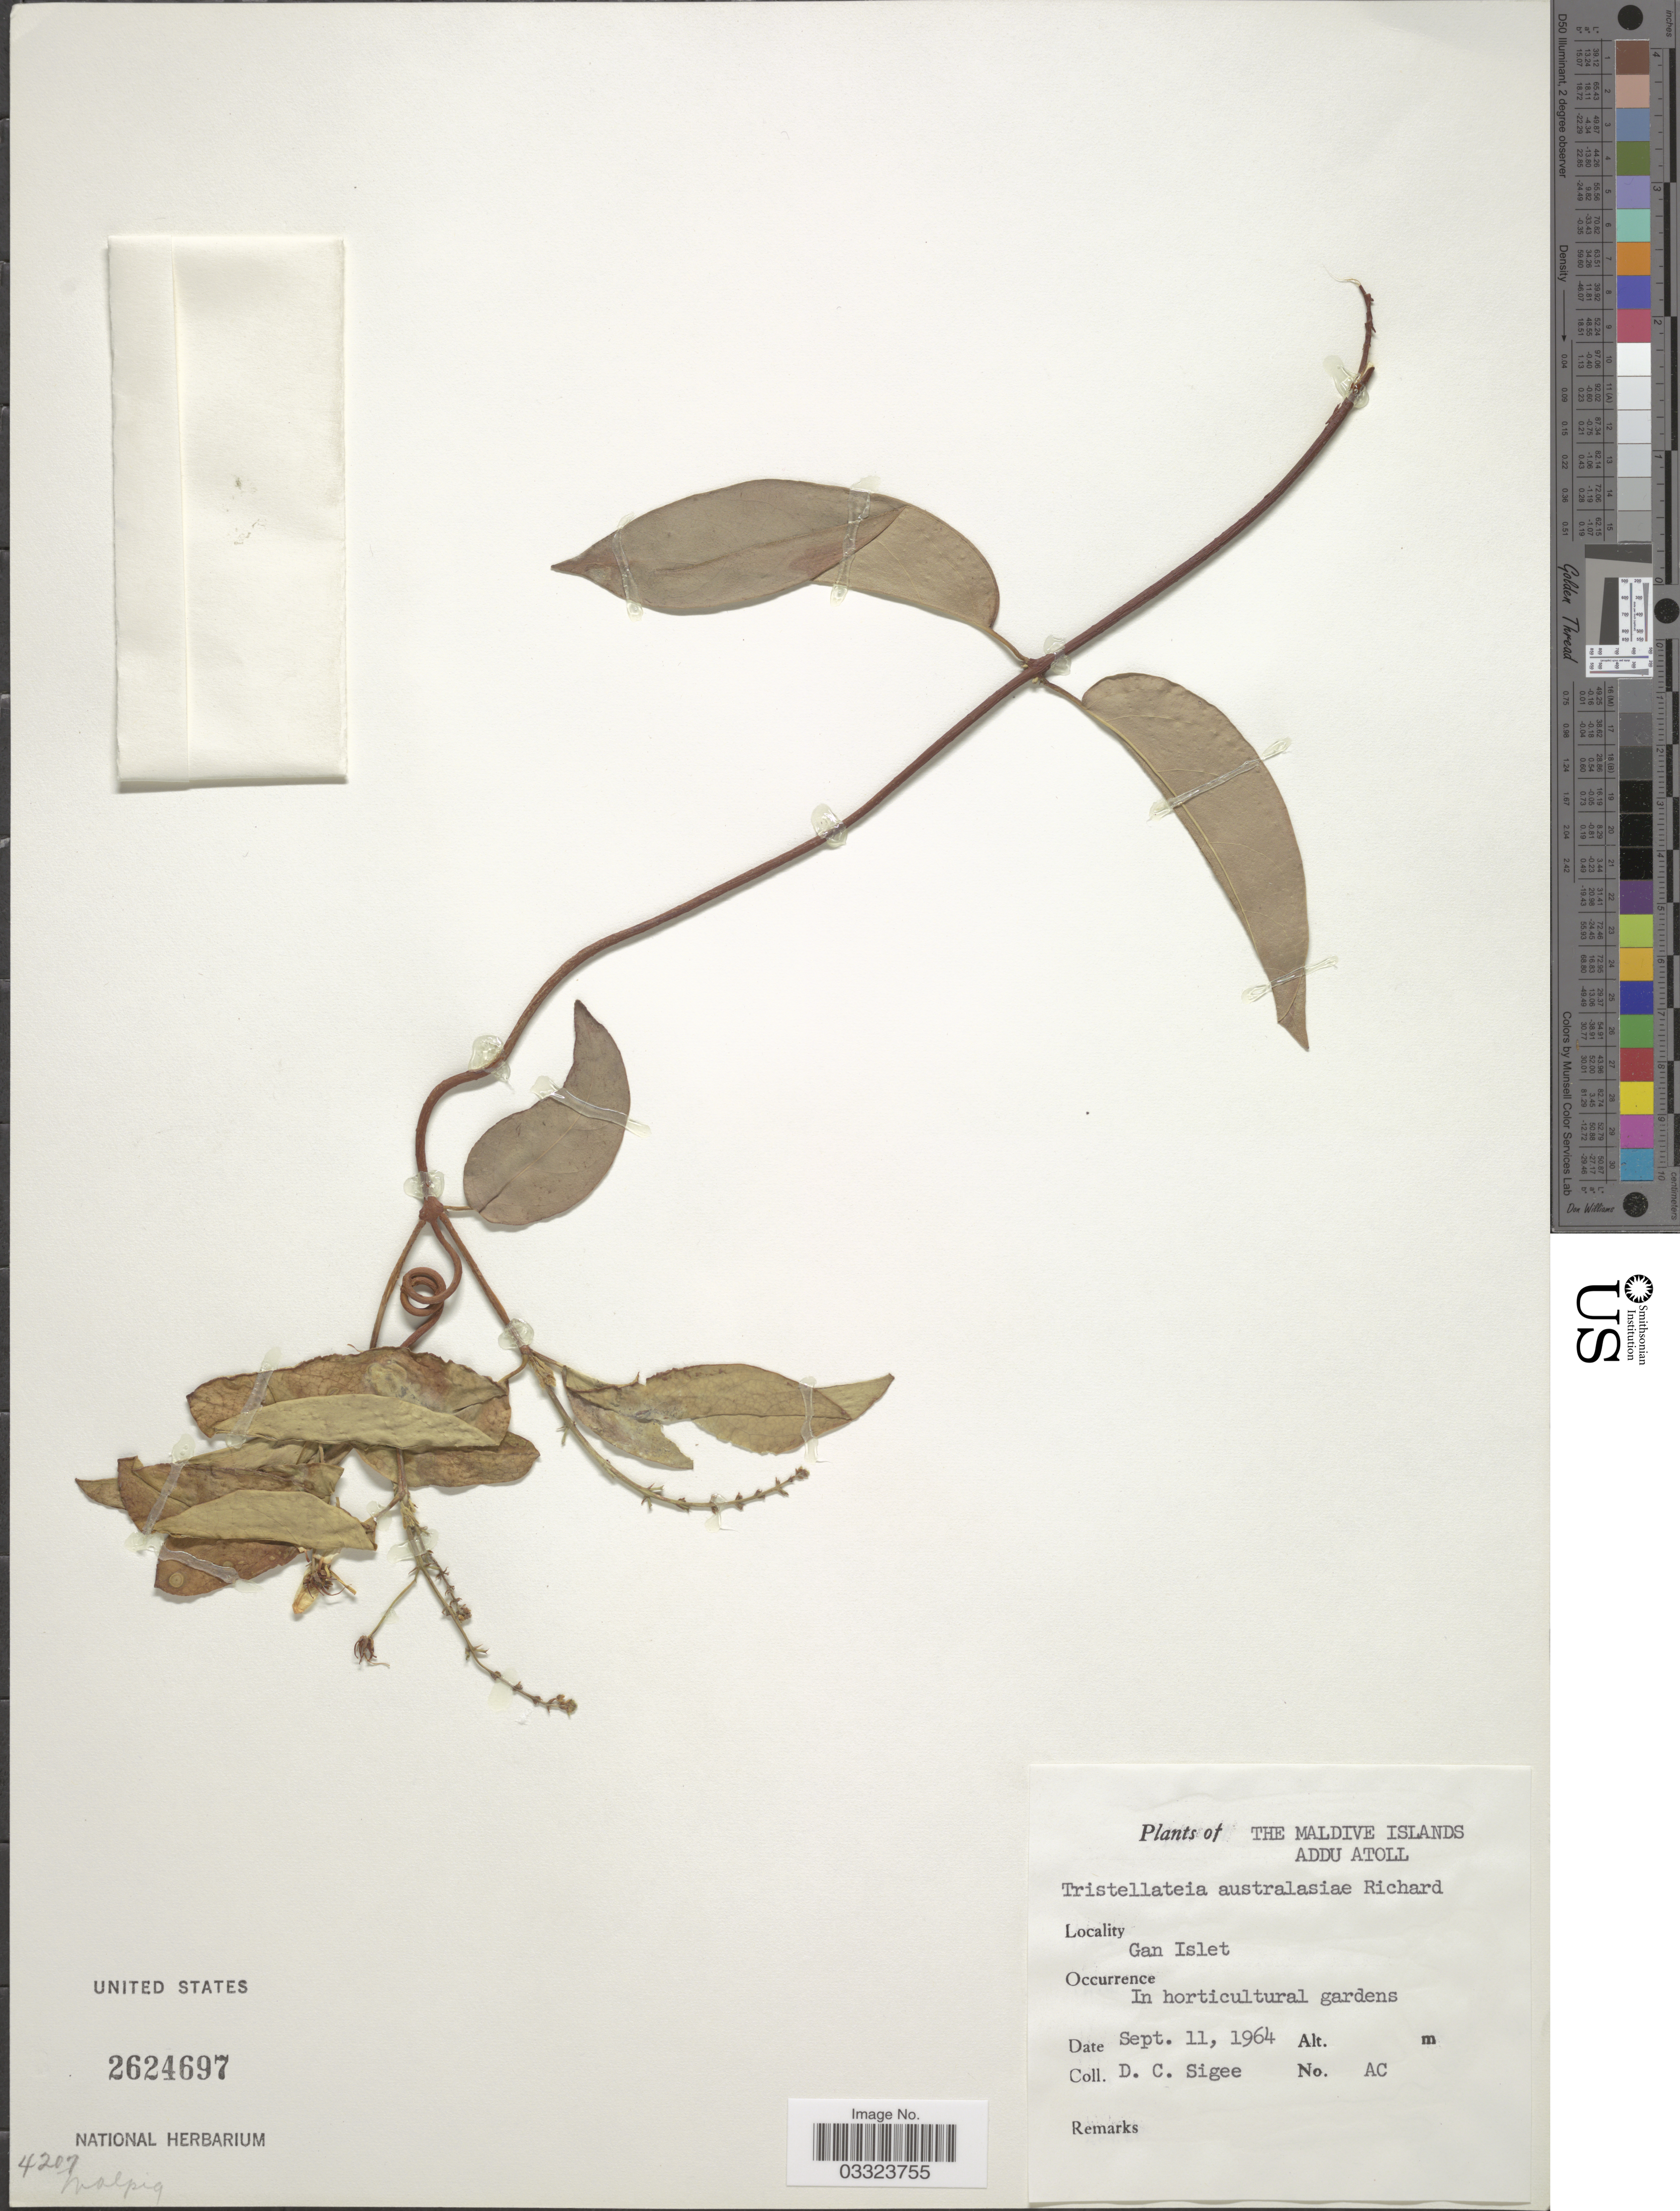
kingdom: Plantae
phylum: Tracheophyta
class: Magnoliopsida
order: Malpighiales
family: Malpighiaceae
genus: Tristellateia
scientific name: Tristellateia australasiae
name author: A. Rich.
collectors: D. C. Sigee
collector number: AC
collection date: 1964-09-11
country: Maldive Islands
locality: The Maldive Islands. Addu Atoll. Gan Islet.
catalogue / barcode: US 2624697